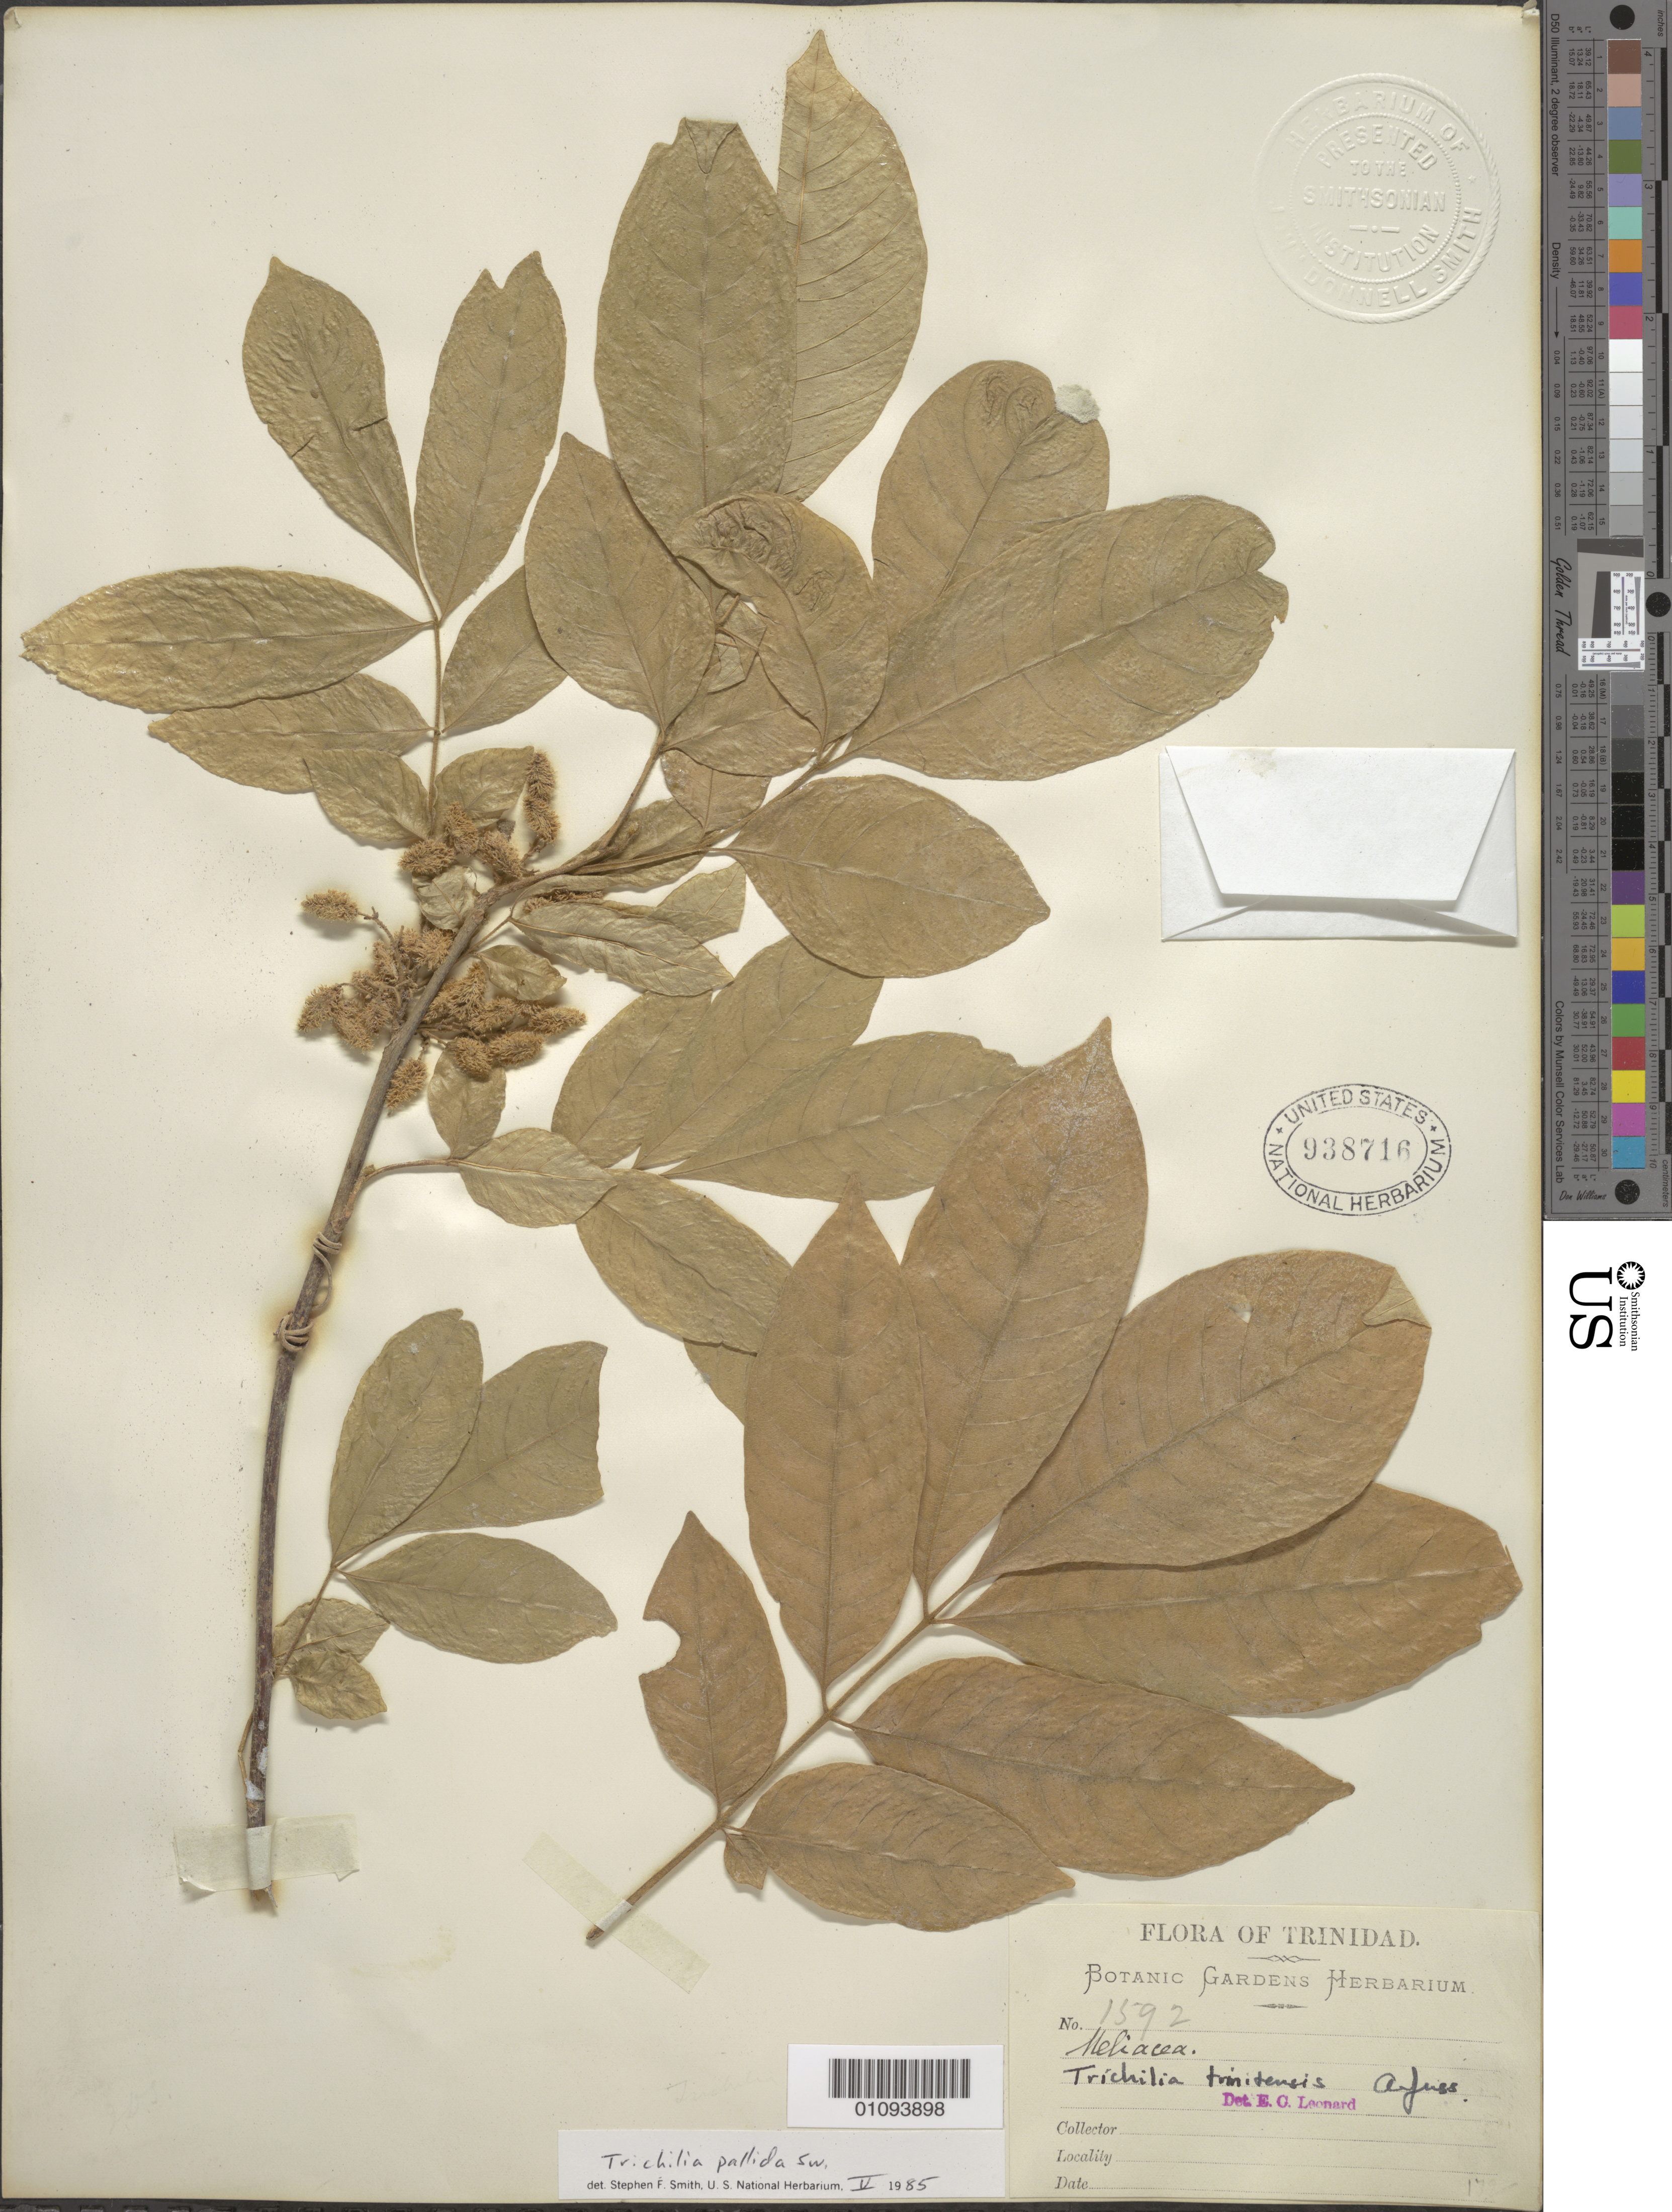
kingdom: Plantae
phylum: Tracheophyta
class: Magnoliopsida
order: Sapindales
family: Meliaceae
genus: Trichilia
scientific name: Trichilia pallida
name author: Sw.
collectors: Botanic Gardens Herbarium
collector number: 1592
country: Trinidad and Tobago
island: Trinidad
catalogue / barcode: US 938716